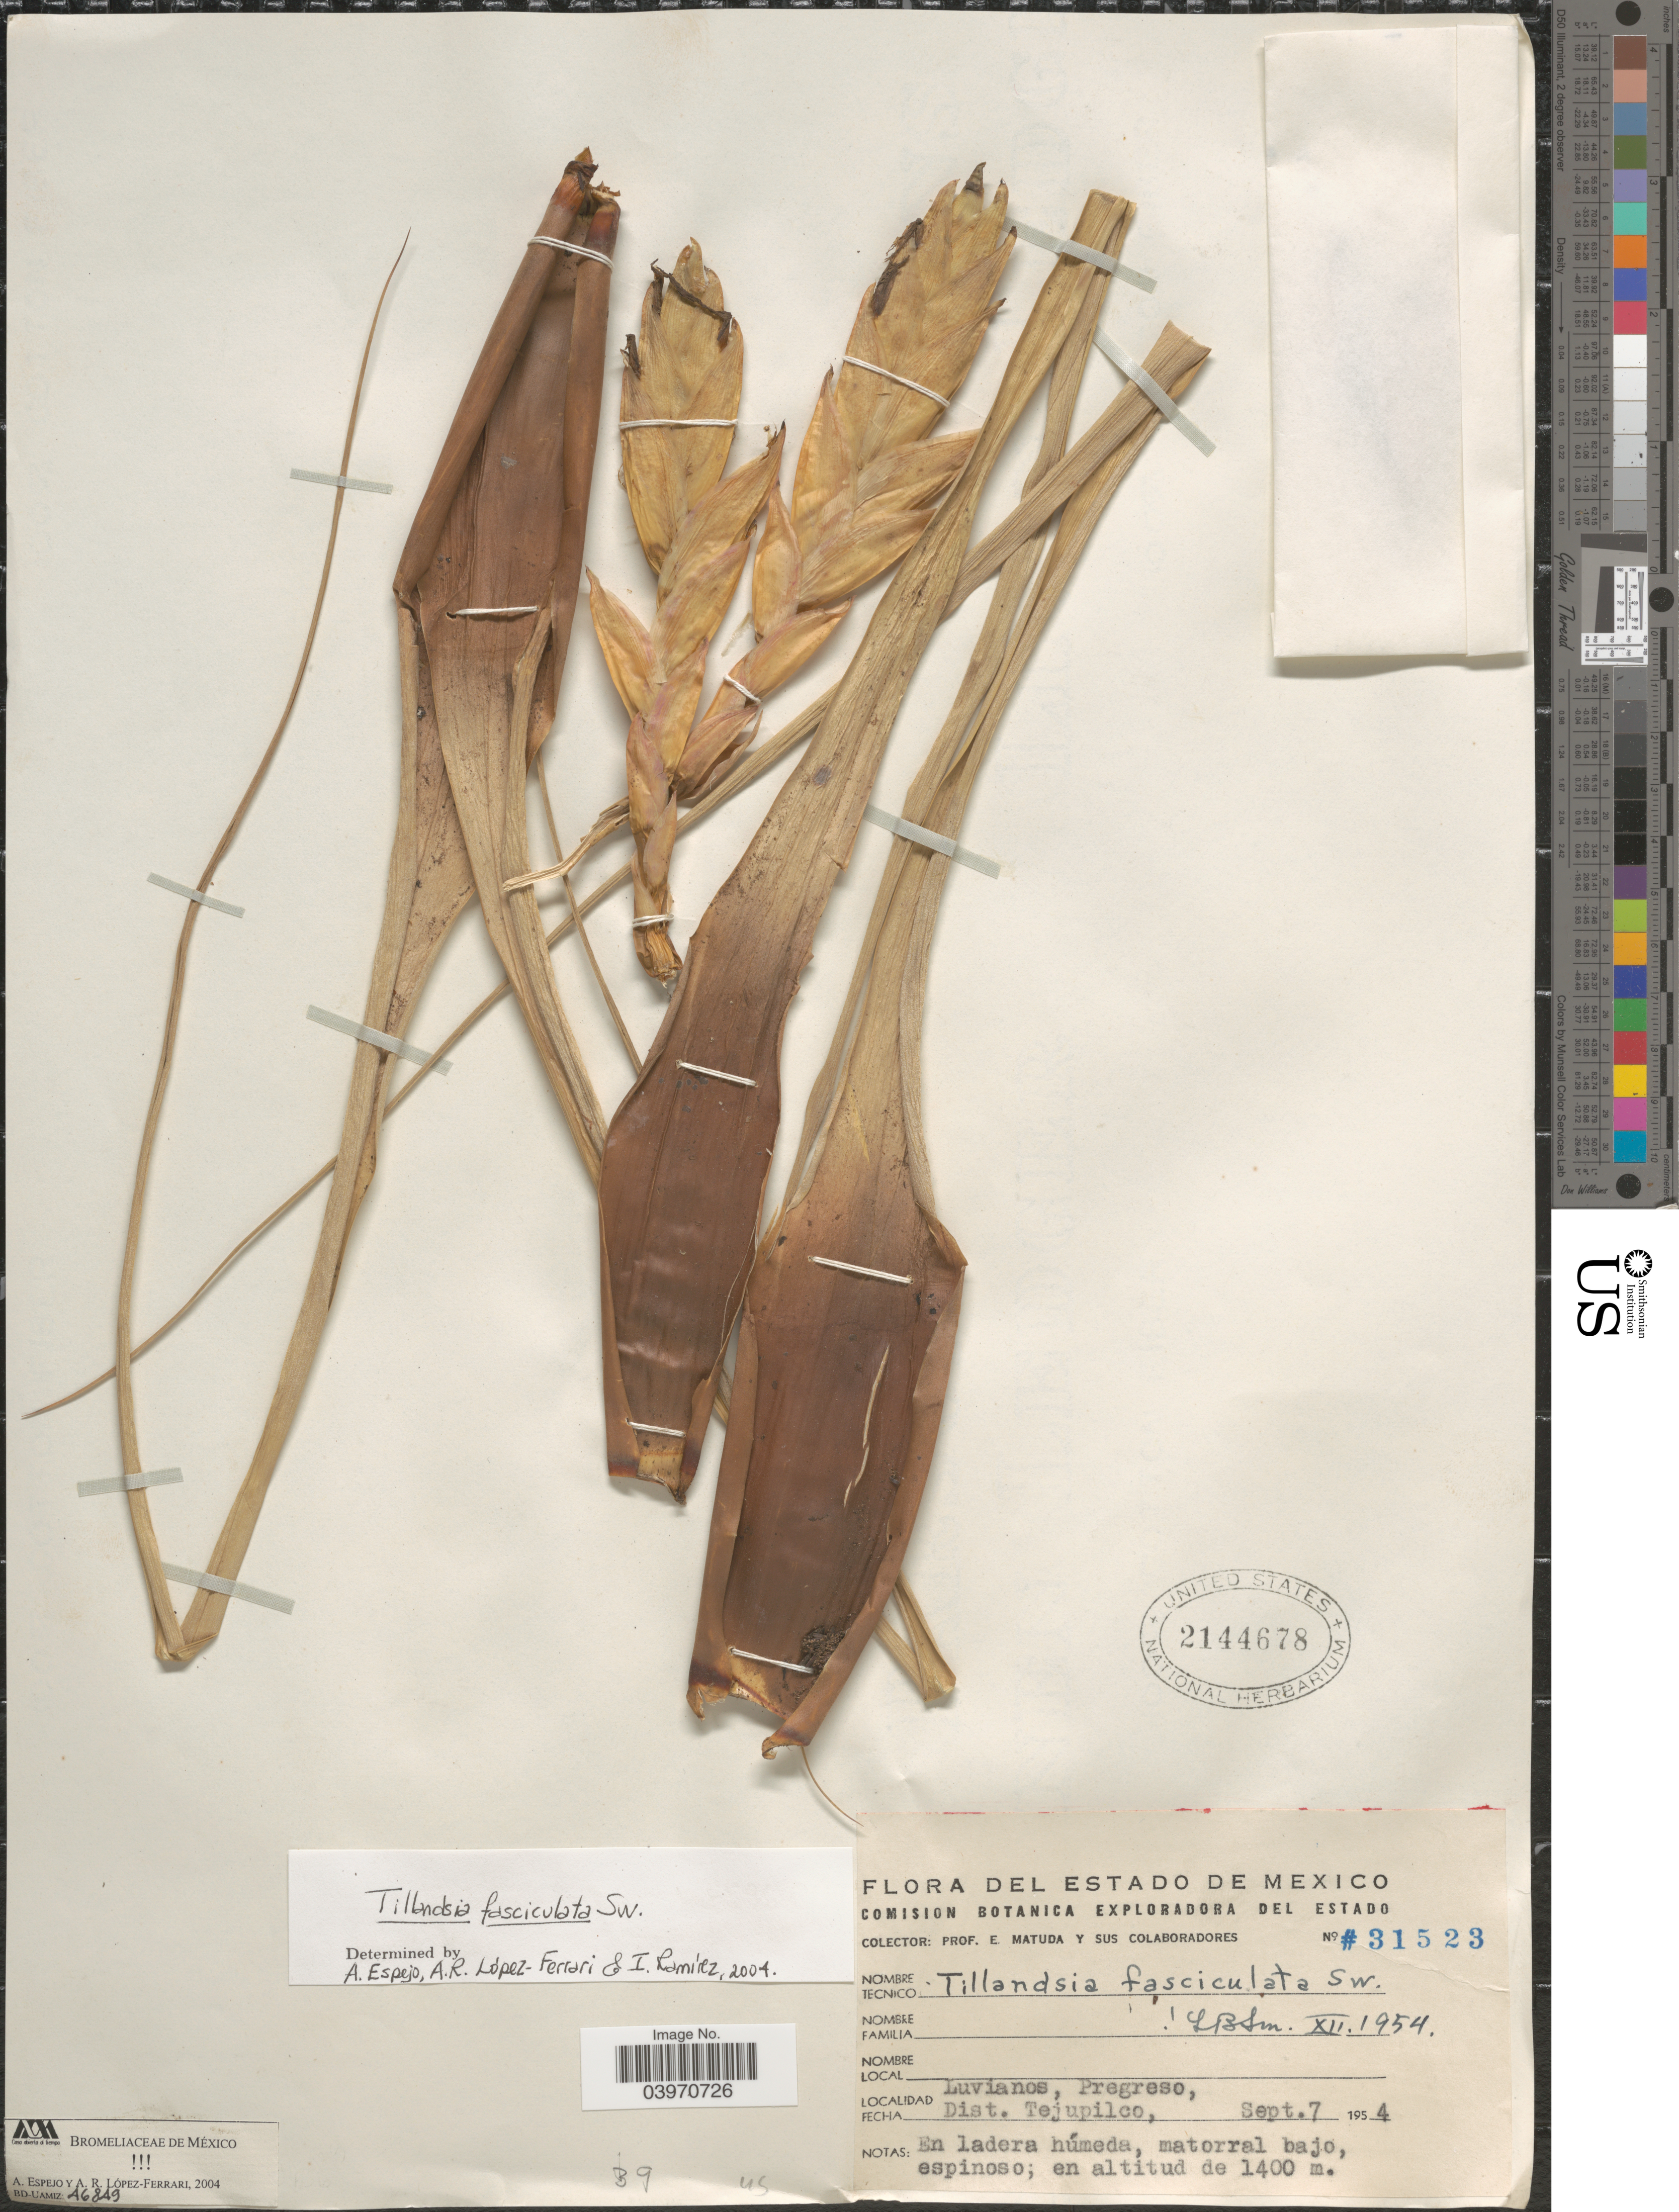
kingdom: Plantae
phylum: Tracheophyta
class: Liliopsida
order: Poales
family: Bromeliaceae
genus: Tillandsia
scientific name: Tillandsia fasciculata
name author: Sw.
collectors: E. Matuda & Sus Colaboradores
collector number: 31523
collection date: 1954-09-07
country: Mexico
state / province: México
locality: Luvianos, Pregreso, Dist. Tejupilco.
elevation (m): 1400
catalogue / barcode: US 2144678